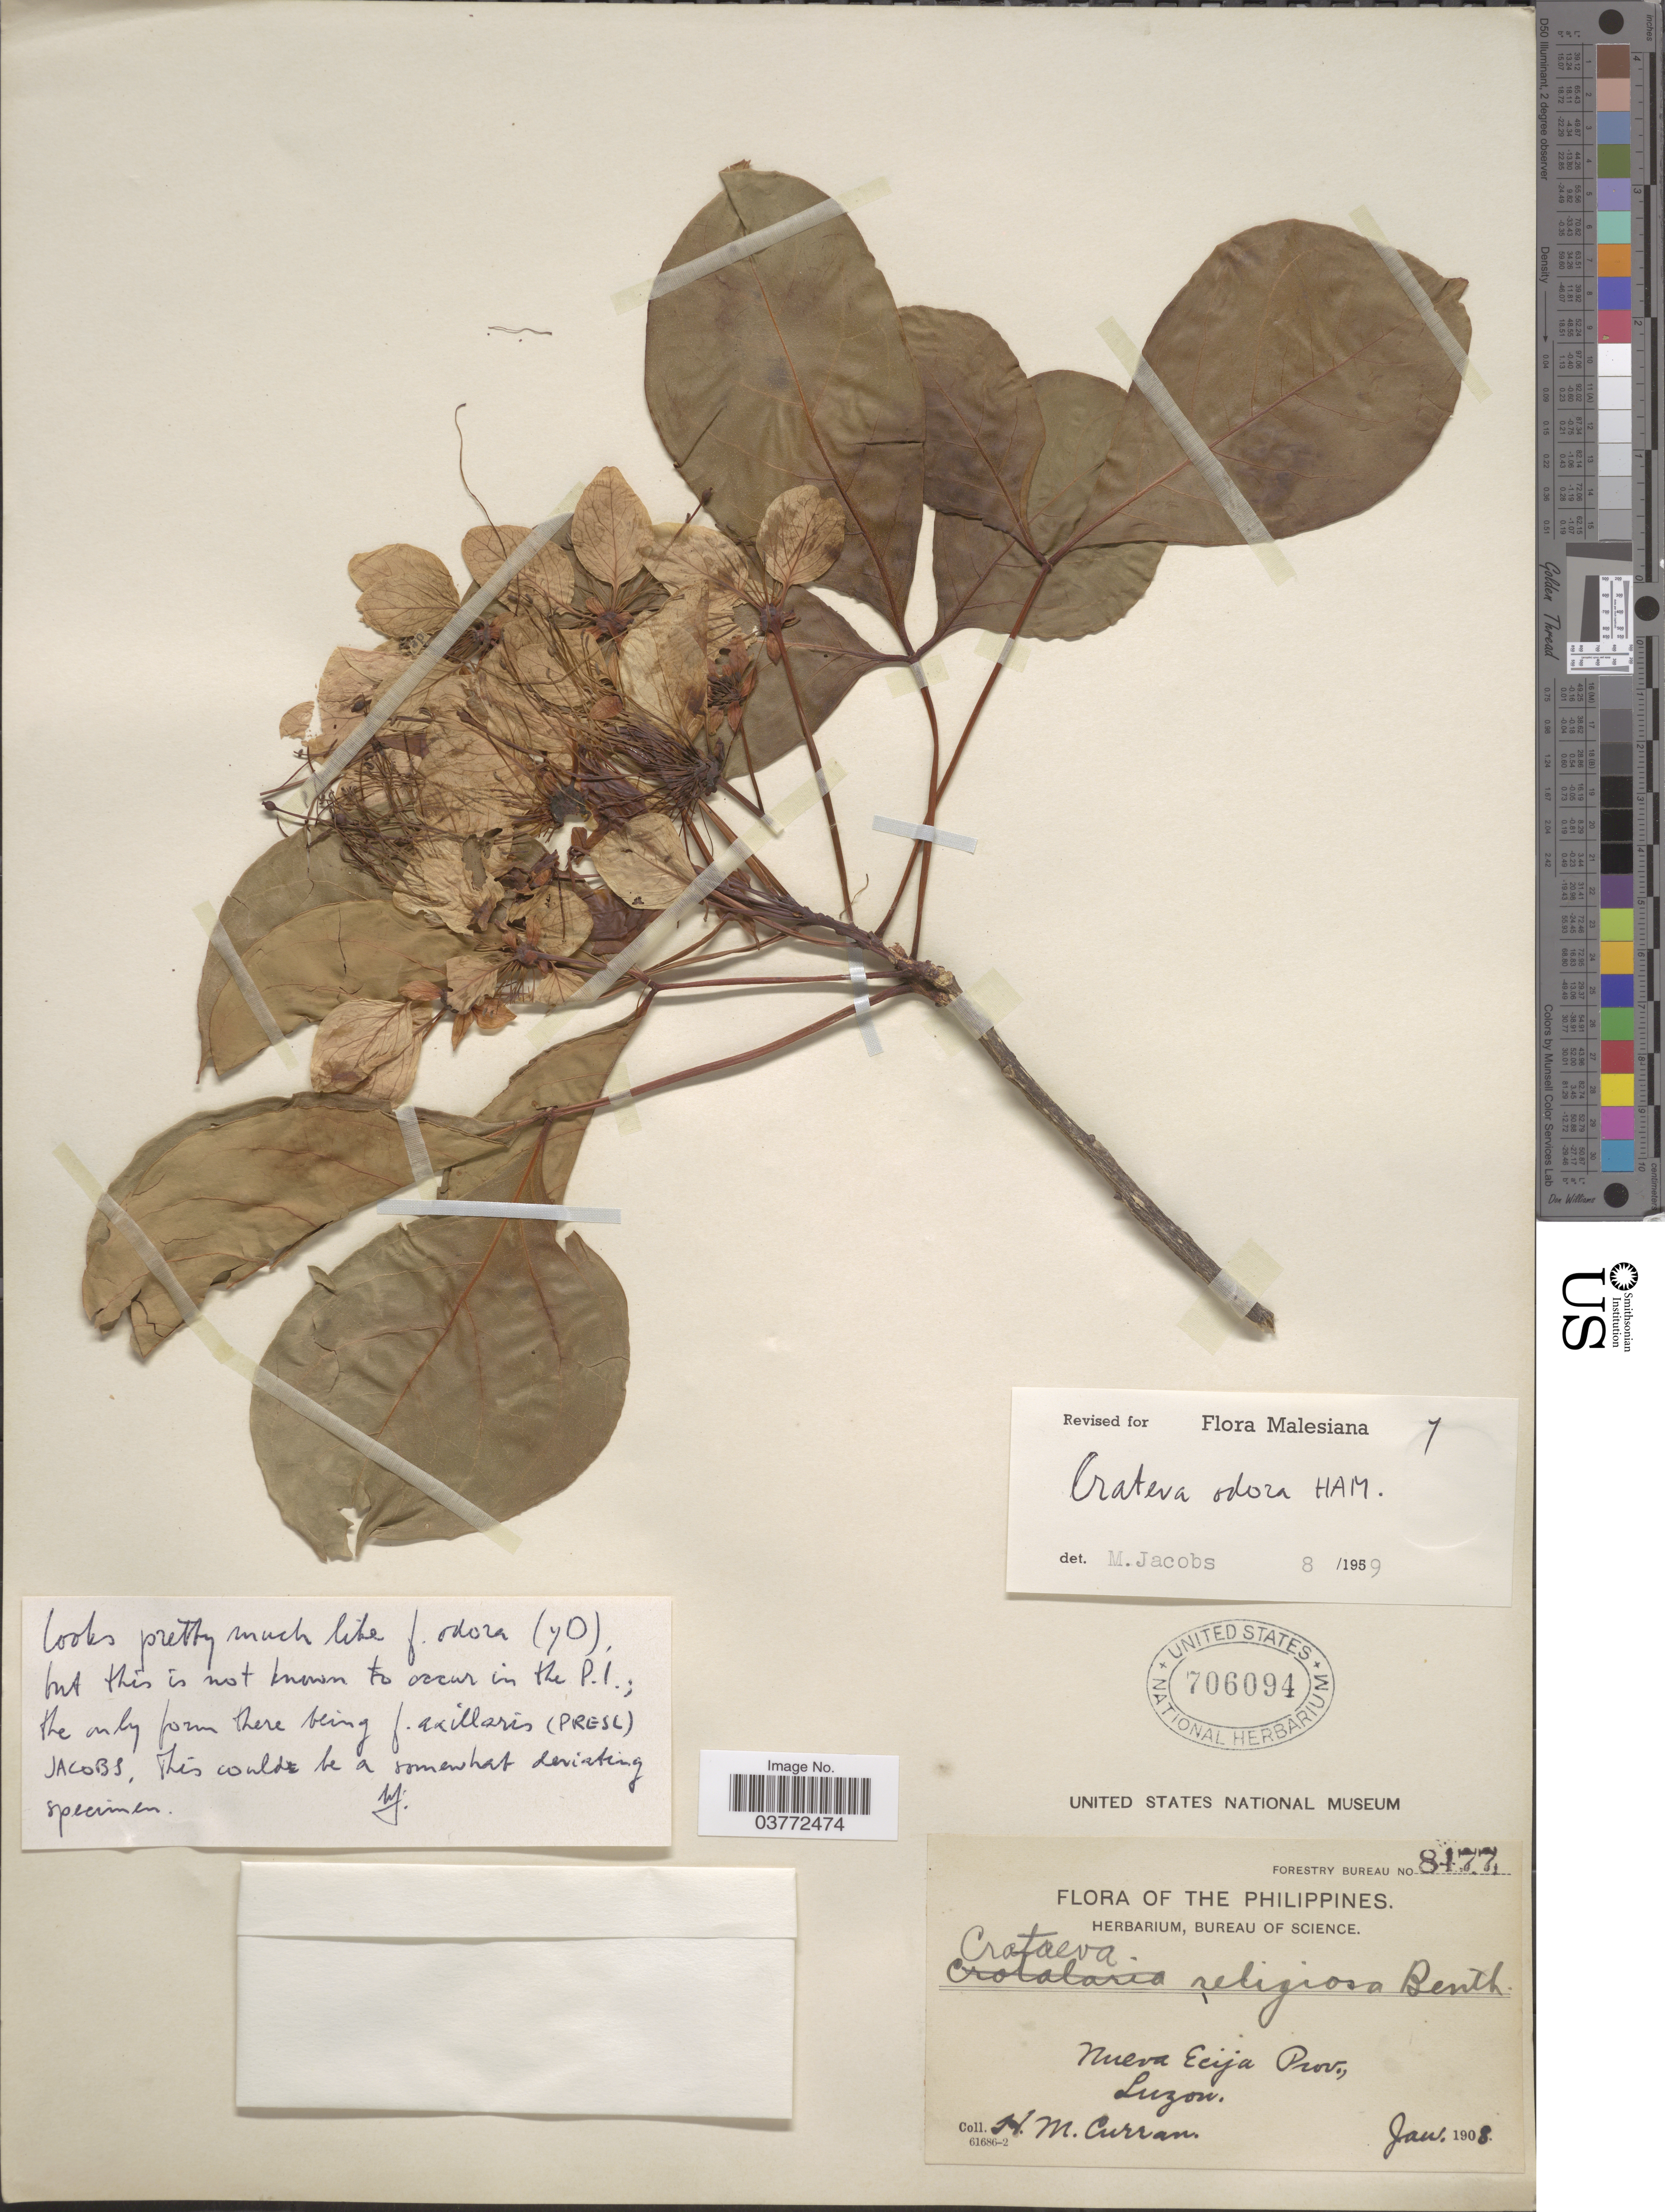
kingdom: Plantae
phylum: Tracheophyta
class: Magnoliopsida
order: Brassicales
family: Capparaceae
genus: Crateva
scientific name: Crateva adansonii subsp. axillaris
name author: (C. Presl) Jacobs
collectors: H. M. Curran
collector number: Forestry Bureau 8477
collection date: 1908-01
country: Philippines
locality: Nueva Ecija Prov., Luzon.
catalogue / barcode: US 706094